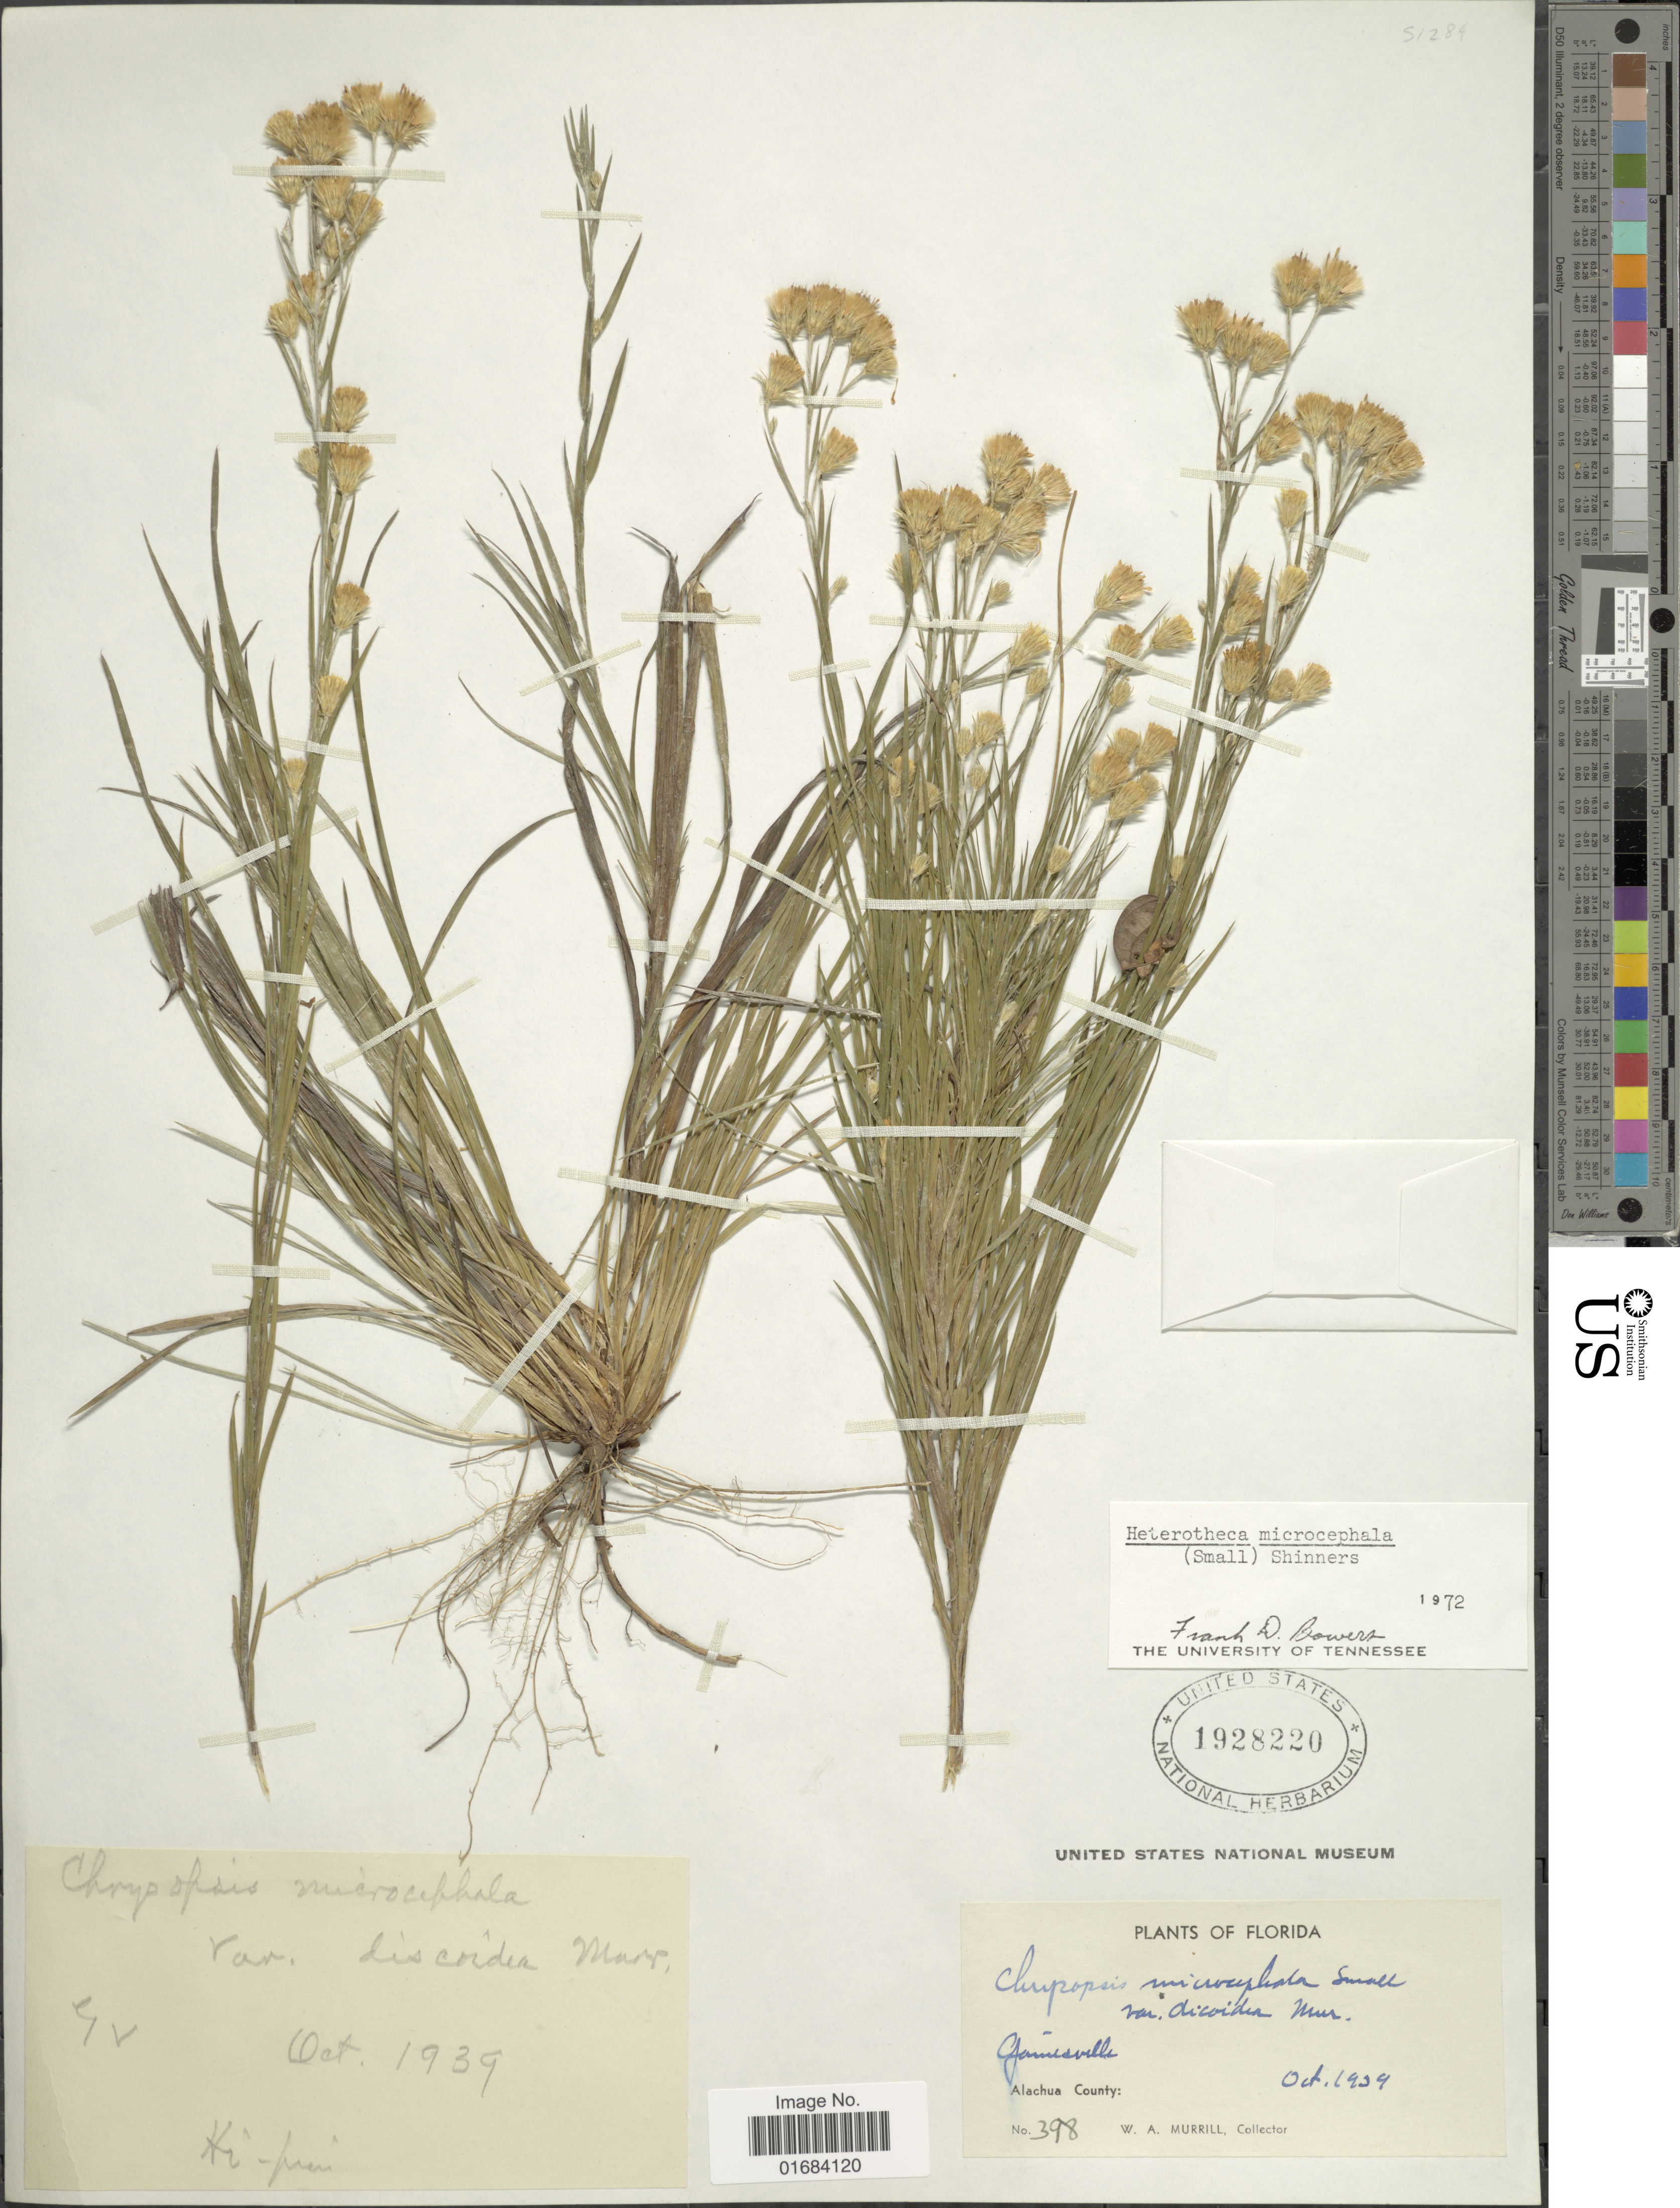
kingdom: Plantae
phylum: Tracheophyta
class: Magnoliopsida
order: Asterales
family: Asteraceae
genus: Pityopsis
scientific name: Pityopsis microcephala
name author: Small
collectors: W. A. Murrill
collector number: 398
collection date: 1939-10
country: United States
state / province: Florida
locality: Gainesville, Alachua County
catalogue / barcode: US 1928220